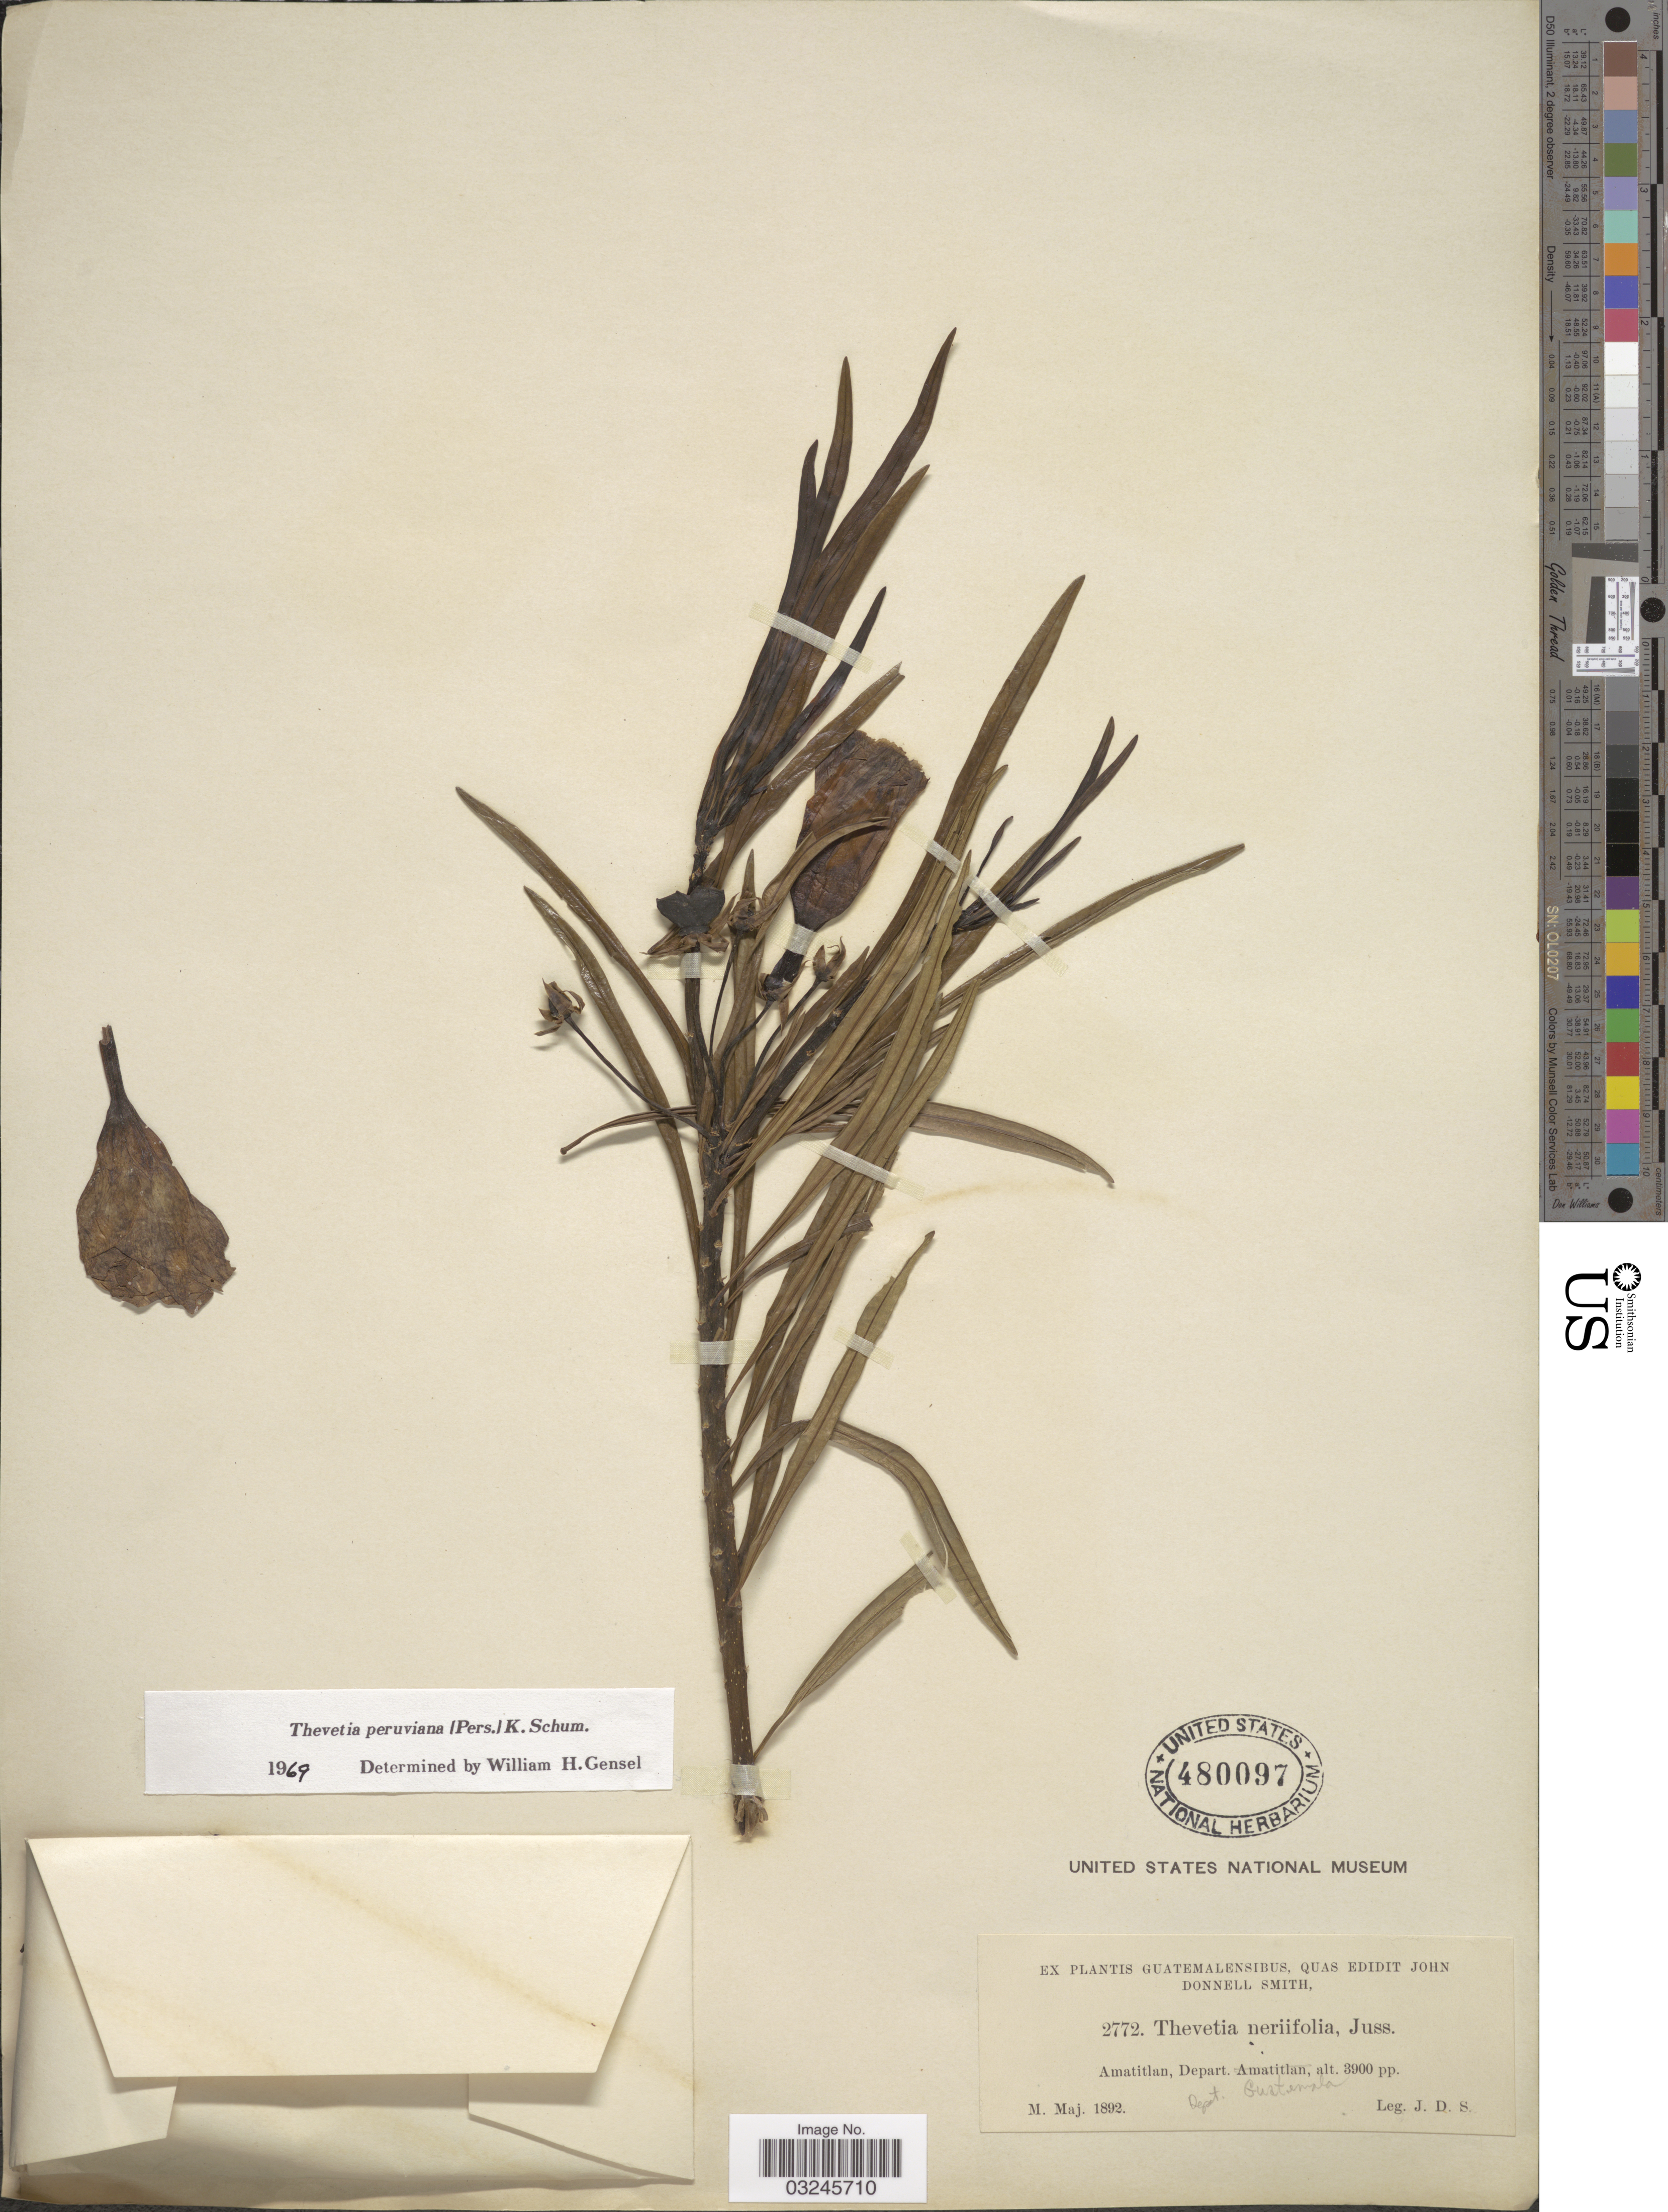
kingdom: Plantae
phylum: Tracheophyta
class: Magnoliopsida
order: Gentianales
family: Apocynaceae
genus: Thevetia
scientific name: Thevetia peruviana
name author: (Pers.) K. Schum.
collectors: J. Donnell Smith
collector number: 2772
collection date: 1892-05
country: Guatemala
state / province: Guatemala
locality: Amatitlan, Depart. Guatemala.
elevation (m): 1189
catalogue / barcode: US 480097